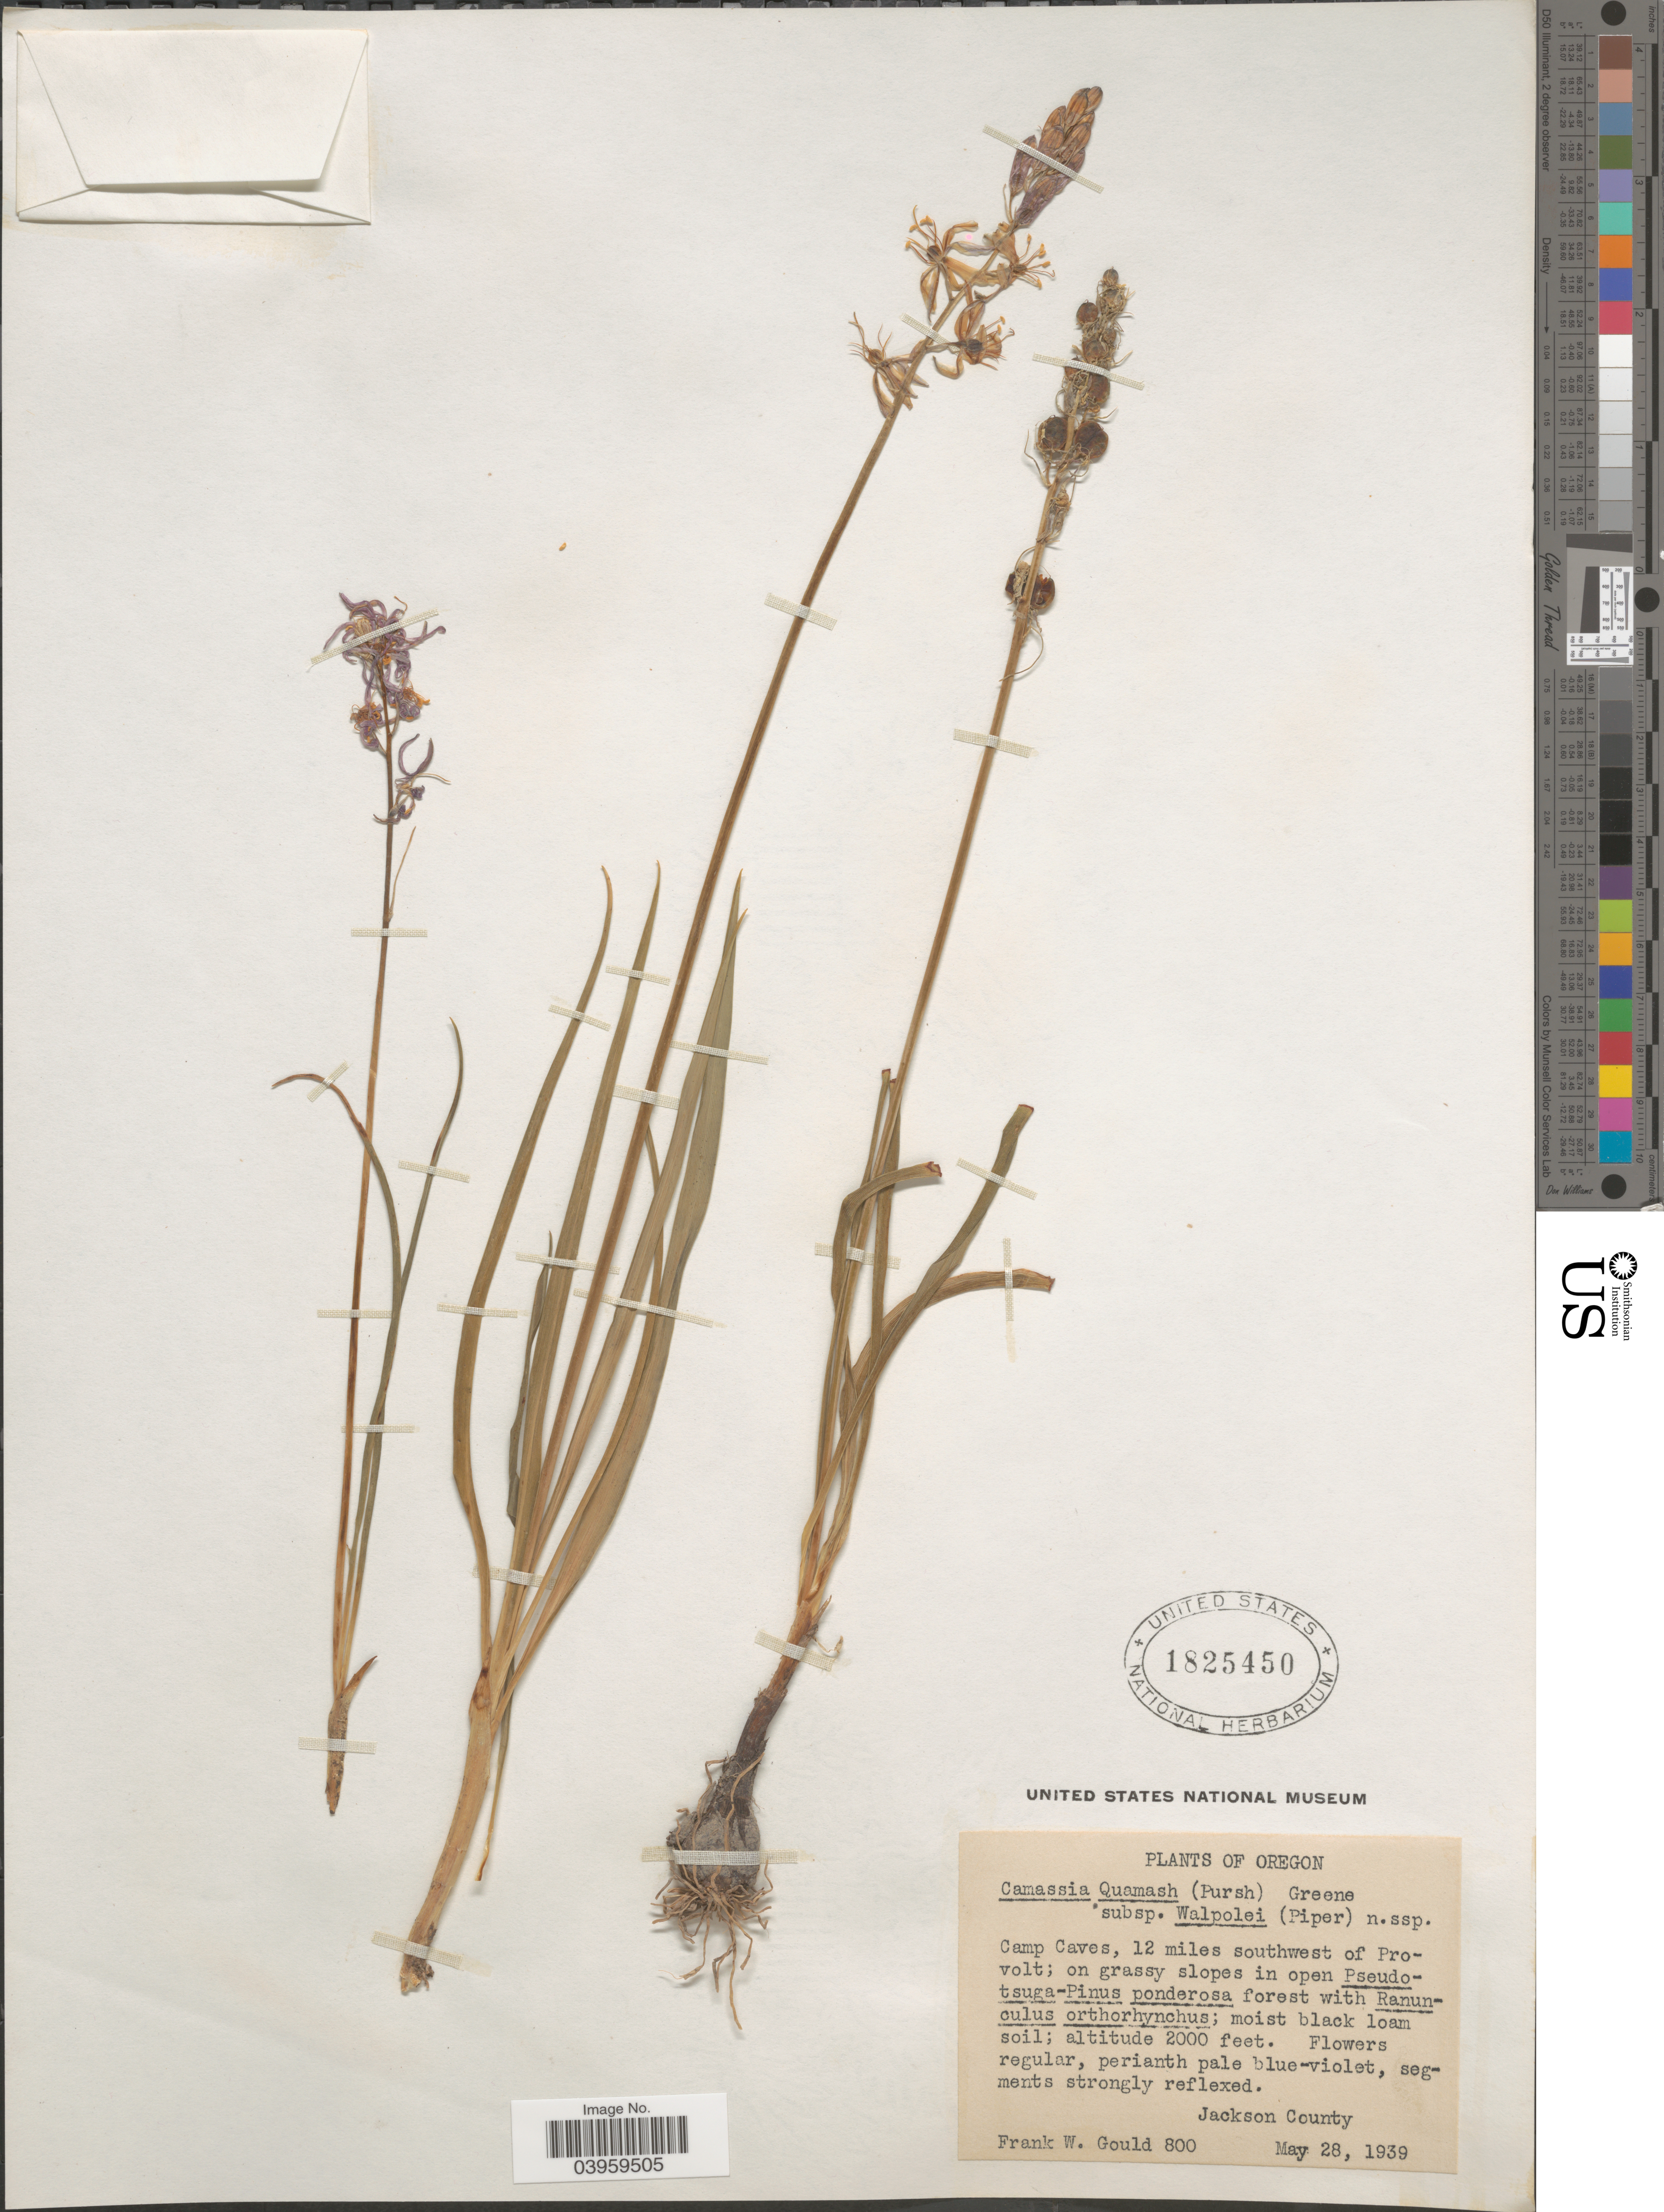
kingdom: Plantae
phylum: Tracheophyta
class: Liliopsida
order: Asparagales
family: Asparagaceae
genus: Camassia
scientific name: Camassia quamash subsp. walpolei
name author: (Piper) Gould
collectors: F. W. Gould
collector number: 800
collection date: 1939-05-28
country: United States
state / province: Oregon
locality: Camp Caves, 12 miles southwest of Provolt. Jackson County.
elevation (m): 610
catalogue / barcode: US 1825450